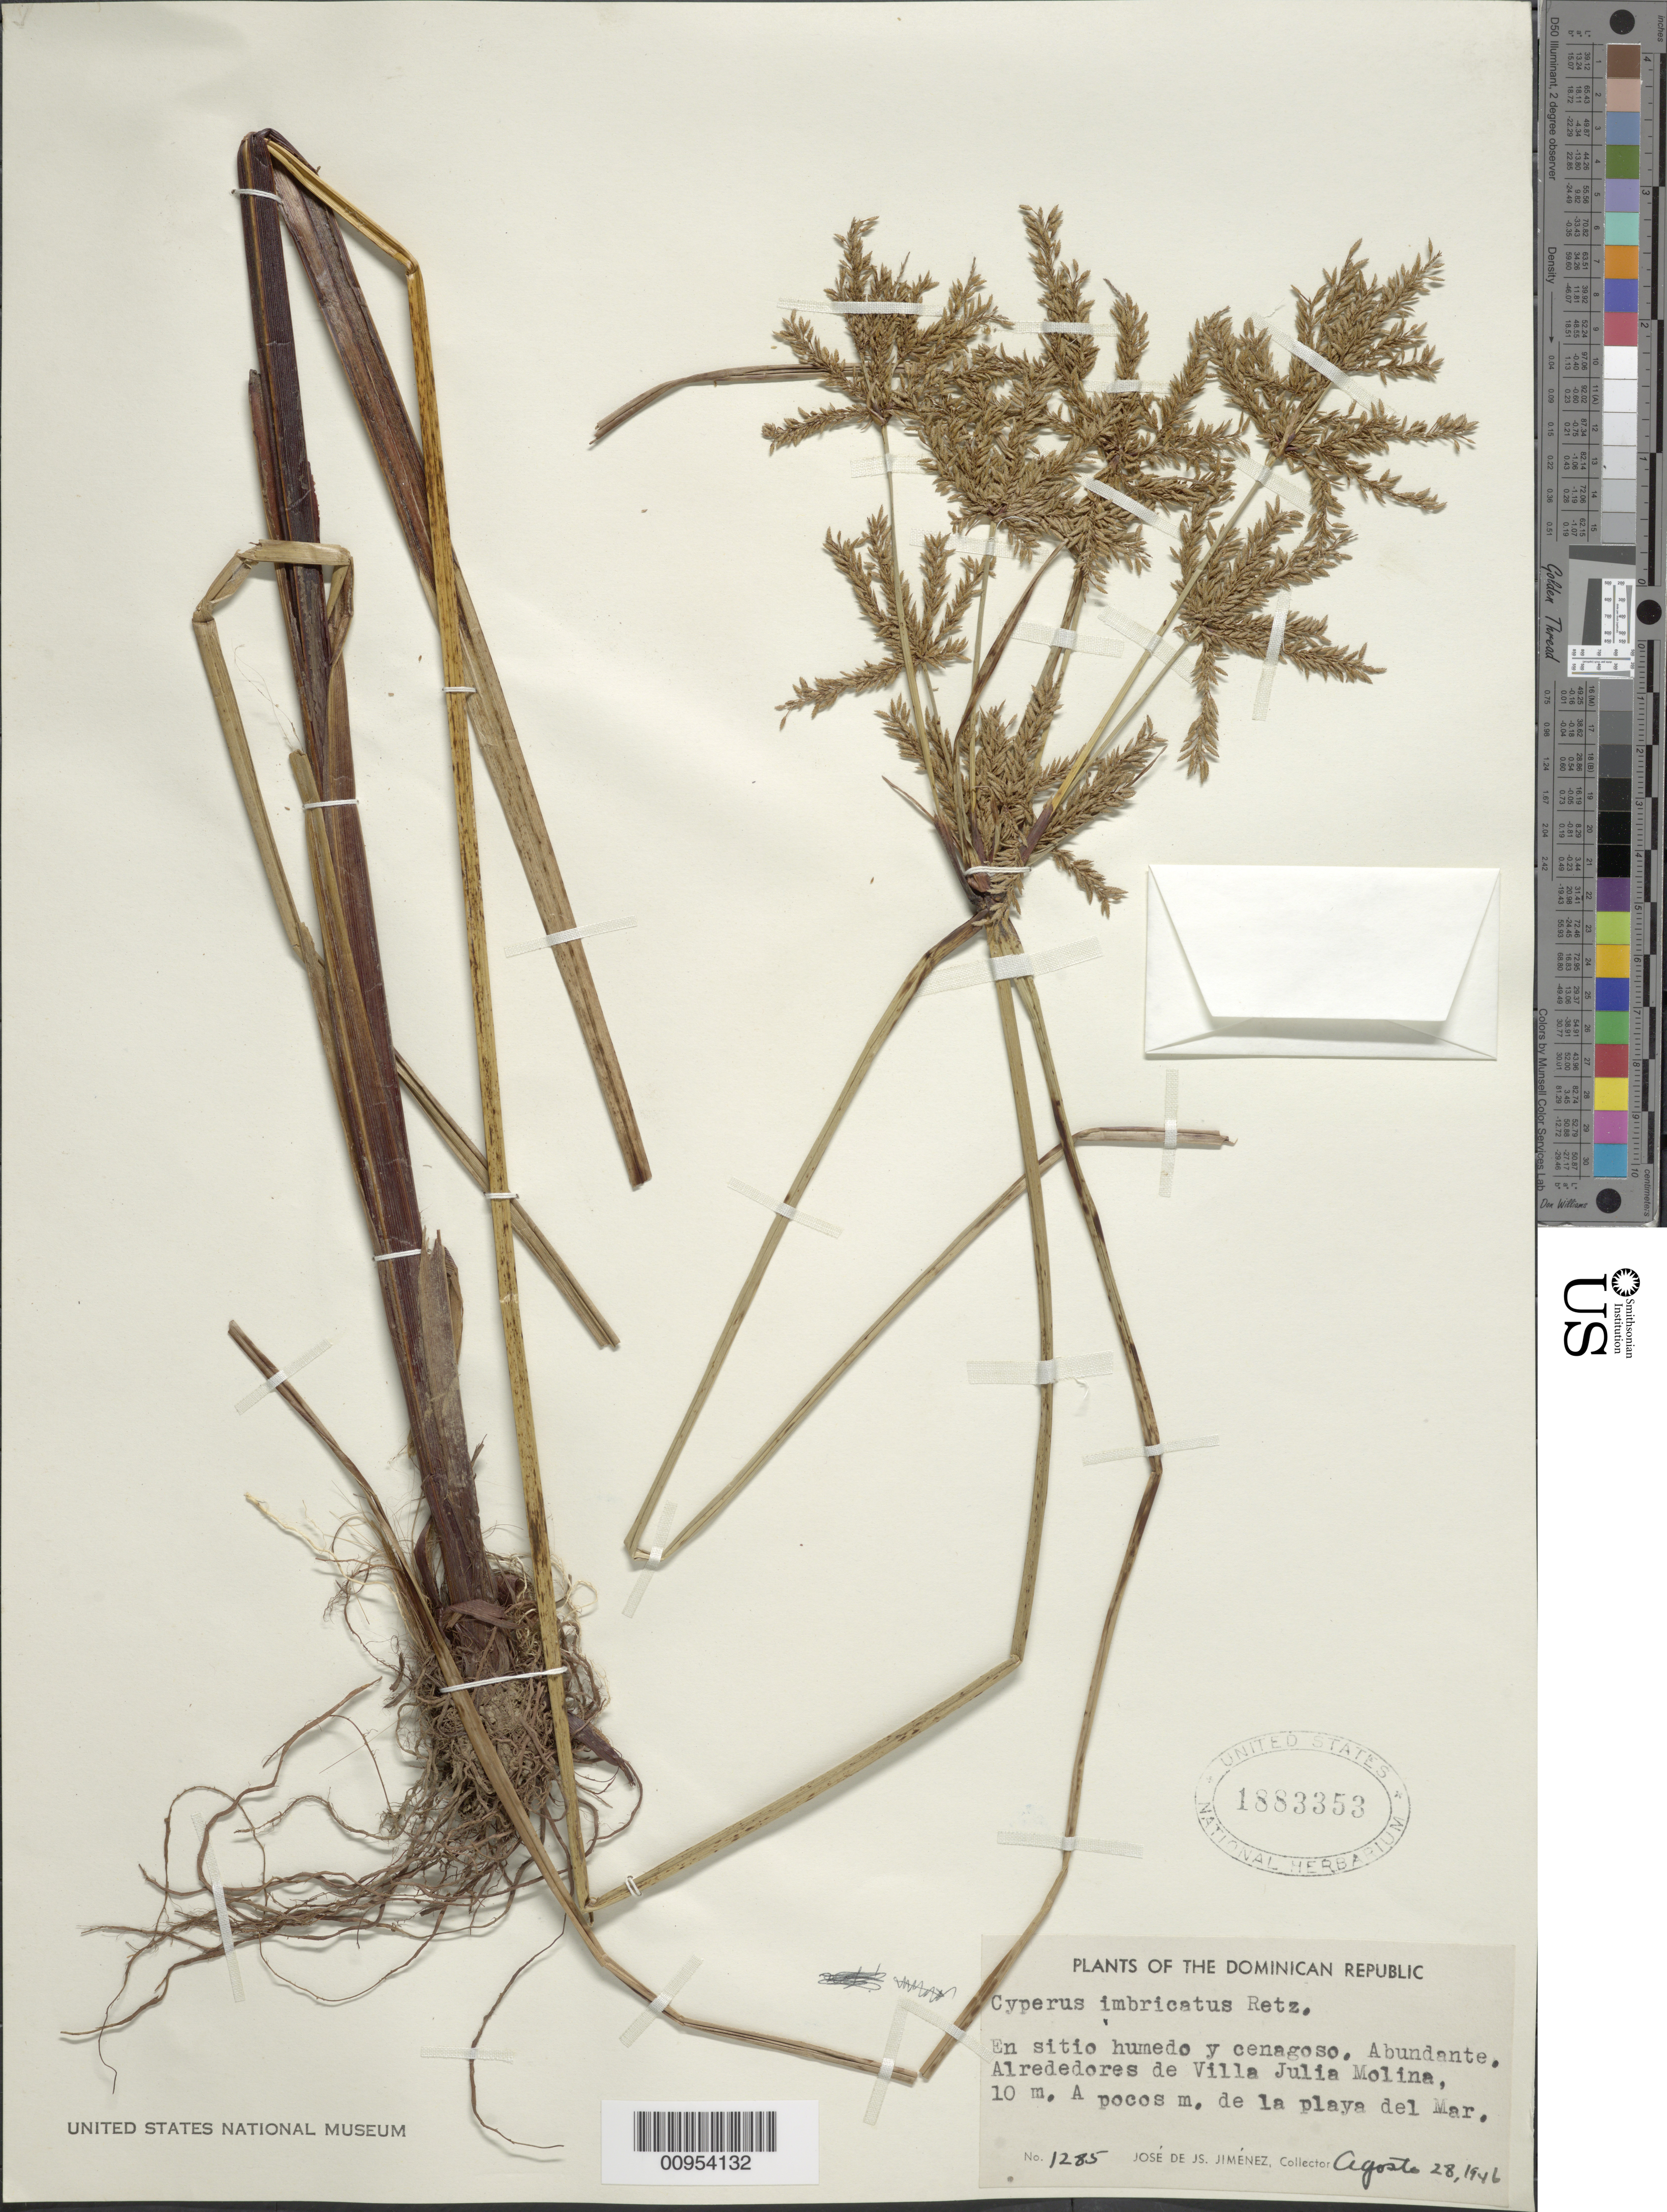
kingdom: Plantae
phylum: Tracheophyta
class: Liliopsida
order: Poales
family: Cyperaceae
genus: Cyperus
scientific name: Cyperus imbricatus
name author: Retz.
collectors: J. J. Jiménez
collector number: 1285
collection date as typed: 28 Aug 1946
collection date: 1946-08-28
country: Dominican Republic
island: Hispaniola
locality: Alrededores de Villa Julia Molina, a pocos m de la playa del Mar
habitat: En sitio humedo y cenagoso a pocos m de la playa del mar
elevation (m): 10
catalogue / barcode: US 1883353